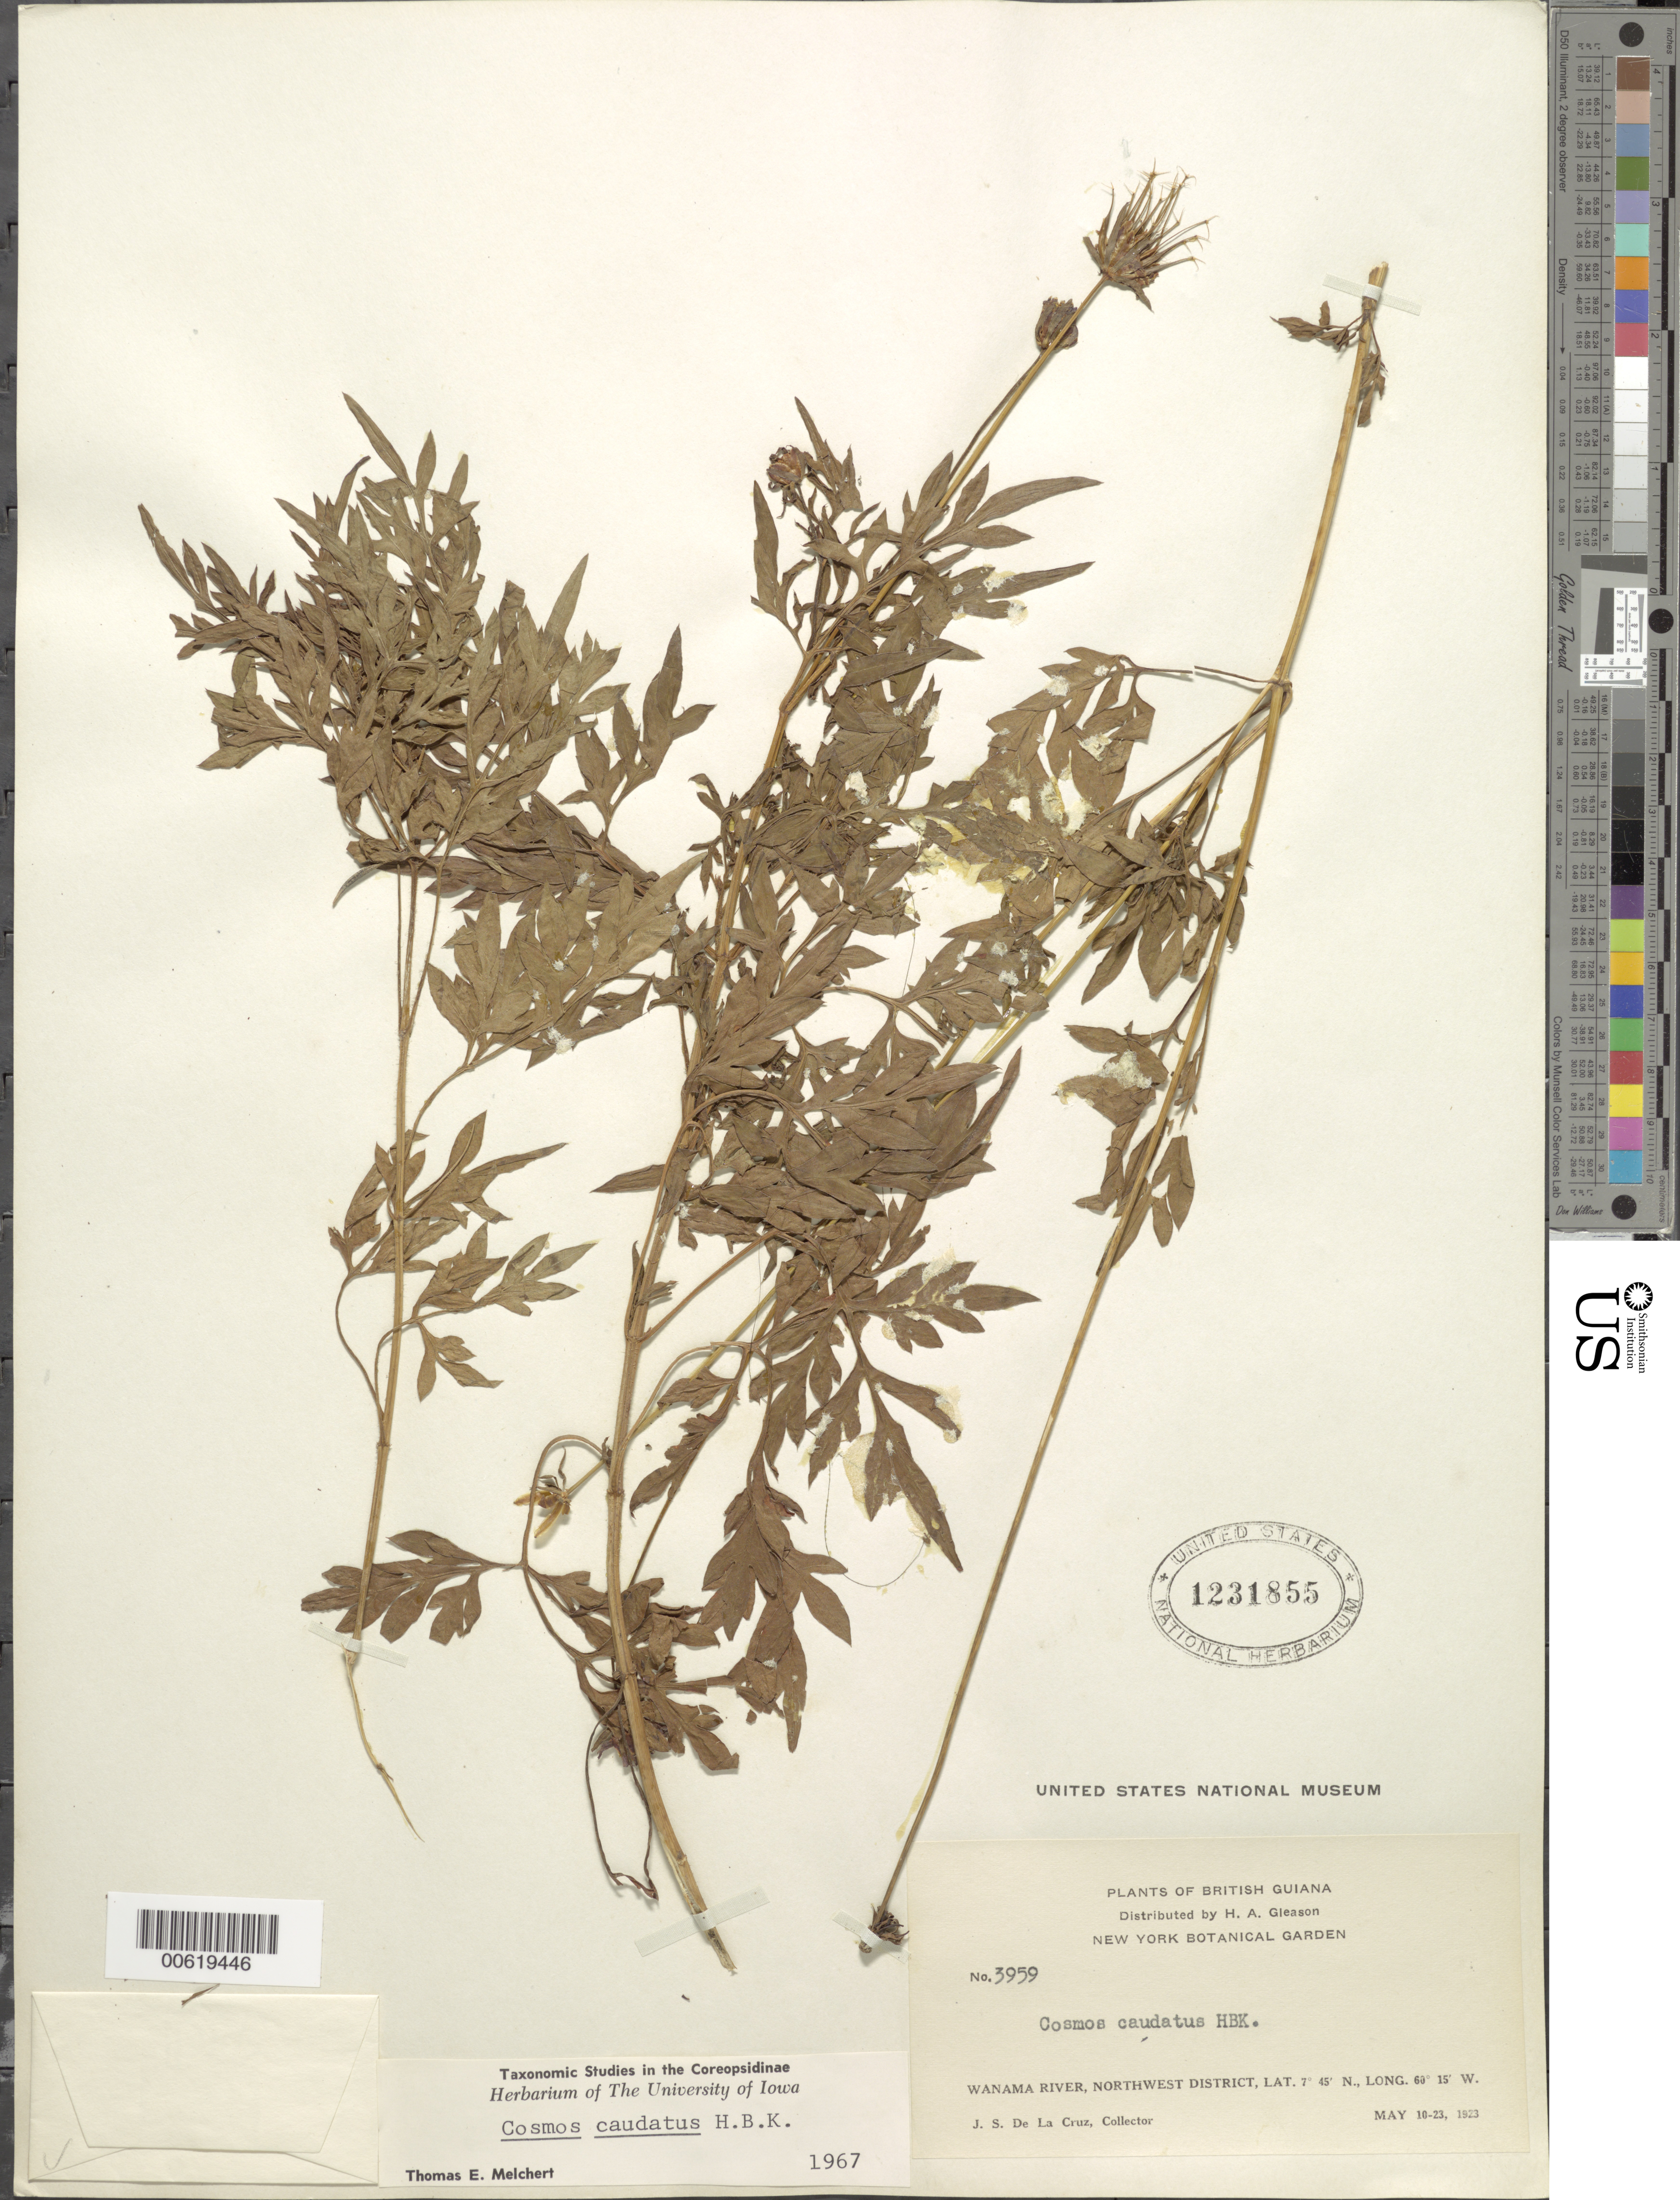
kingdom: Plantae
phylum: Tracheophyta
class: Magnoliopsida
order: Asterales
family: Asteraceae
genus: Cosmos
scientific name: Cosmos caudatus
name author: Kunth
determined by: Melchert, T. E.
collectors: J. S. de la Cruz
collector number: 3959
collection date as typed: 10-May-23 to 23-May-23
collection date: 1923-05-10/1923-05-23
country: Guyana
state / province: Barima-Waini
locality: Wanama R., NW District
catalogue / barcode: US 1231855